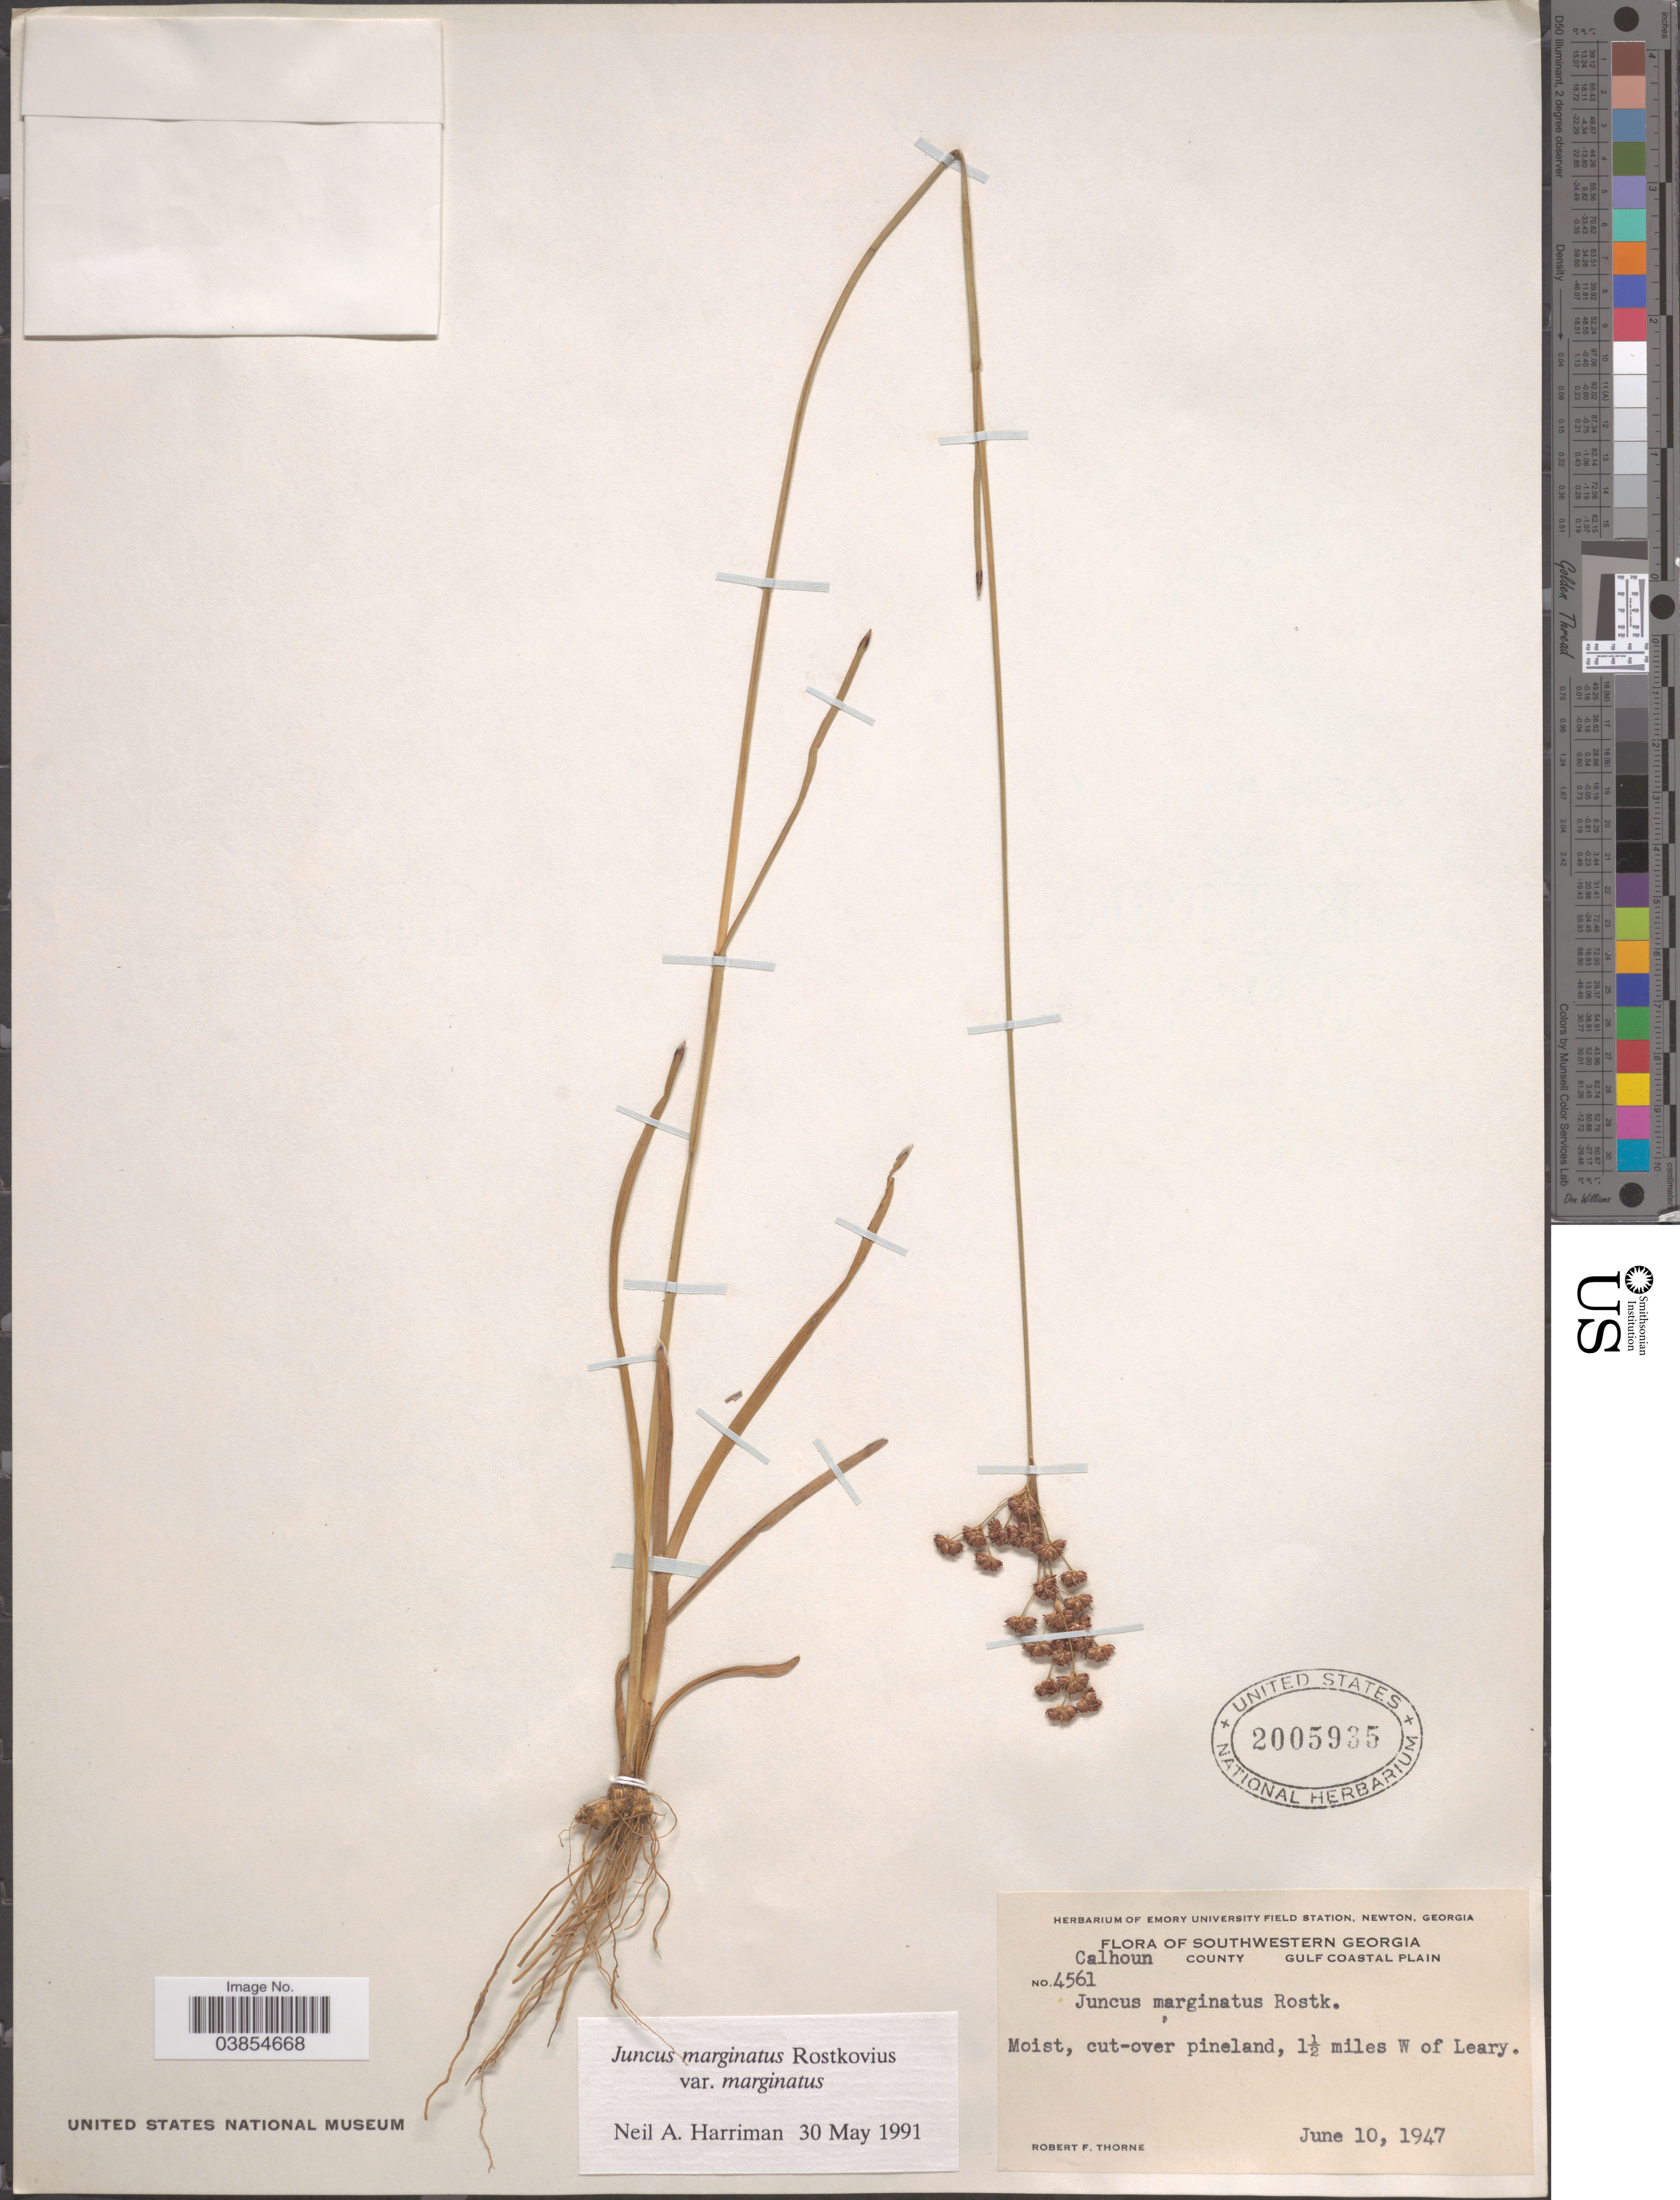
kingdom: Plantae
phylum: Tracheophyta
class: Liliopsida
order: Poales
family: Juncaceae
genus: Juncus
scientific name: Juncus marginatus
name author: Rostk.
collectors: R. F. Thorne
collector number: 4561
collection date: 1947-06-10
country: United States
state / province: Georgia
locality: Southwestern Georgia. Calhoun County. Gulf Coastal Plain. Moist, cut-over pineland, 1½ miles W of Leary.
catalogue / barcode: US 2005935